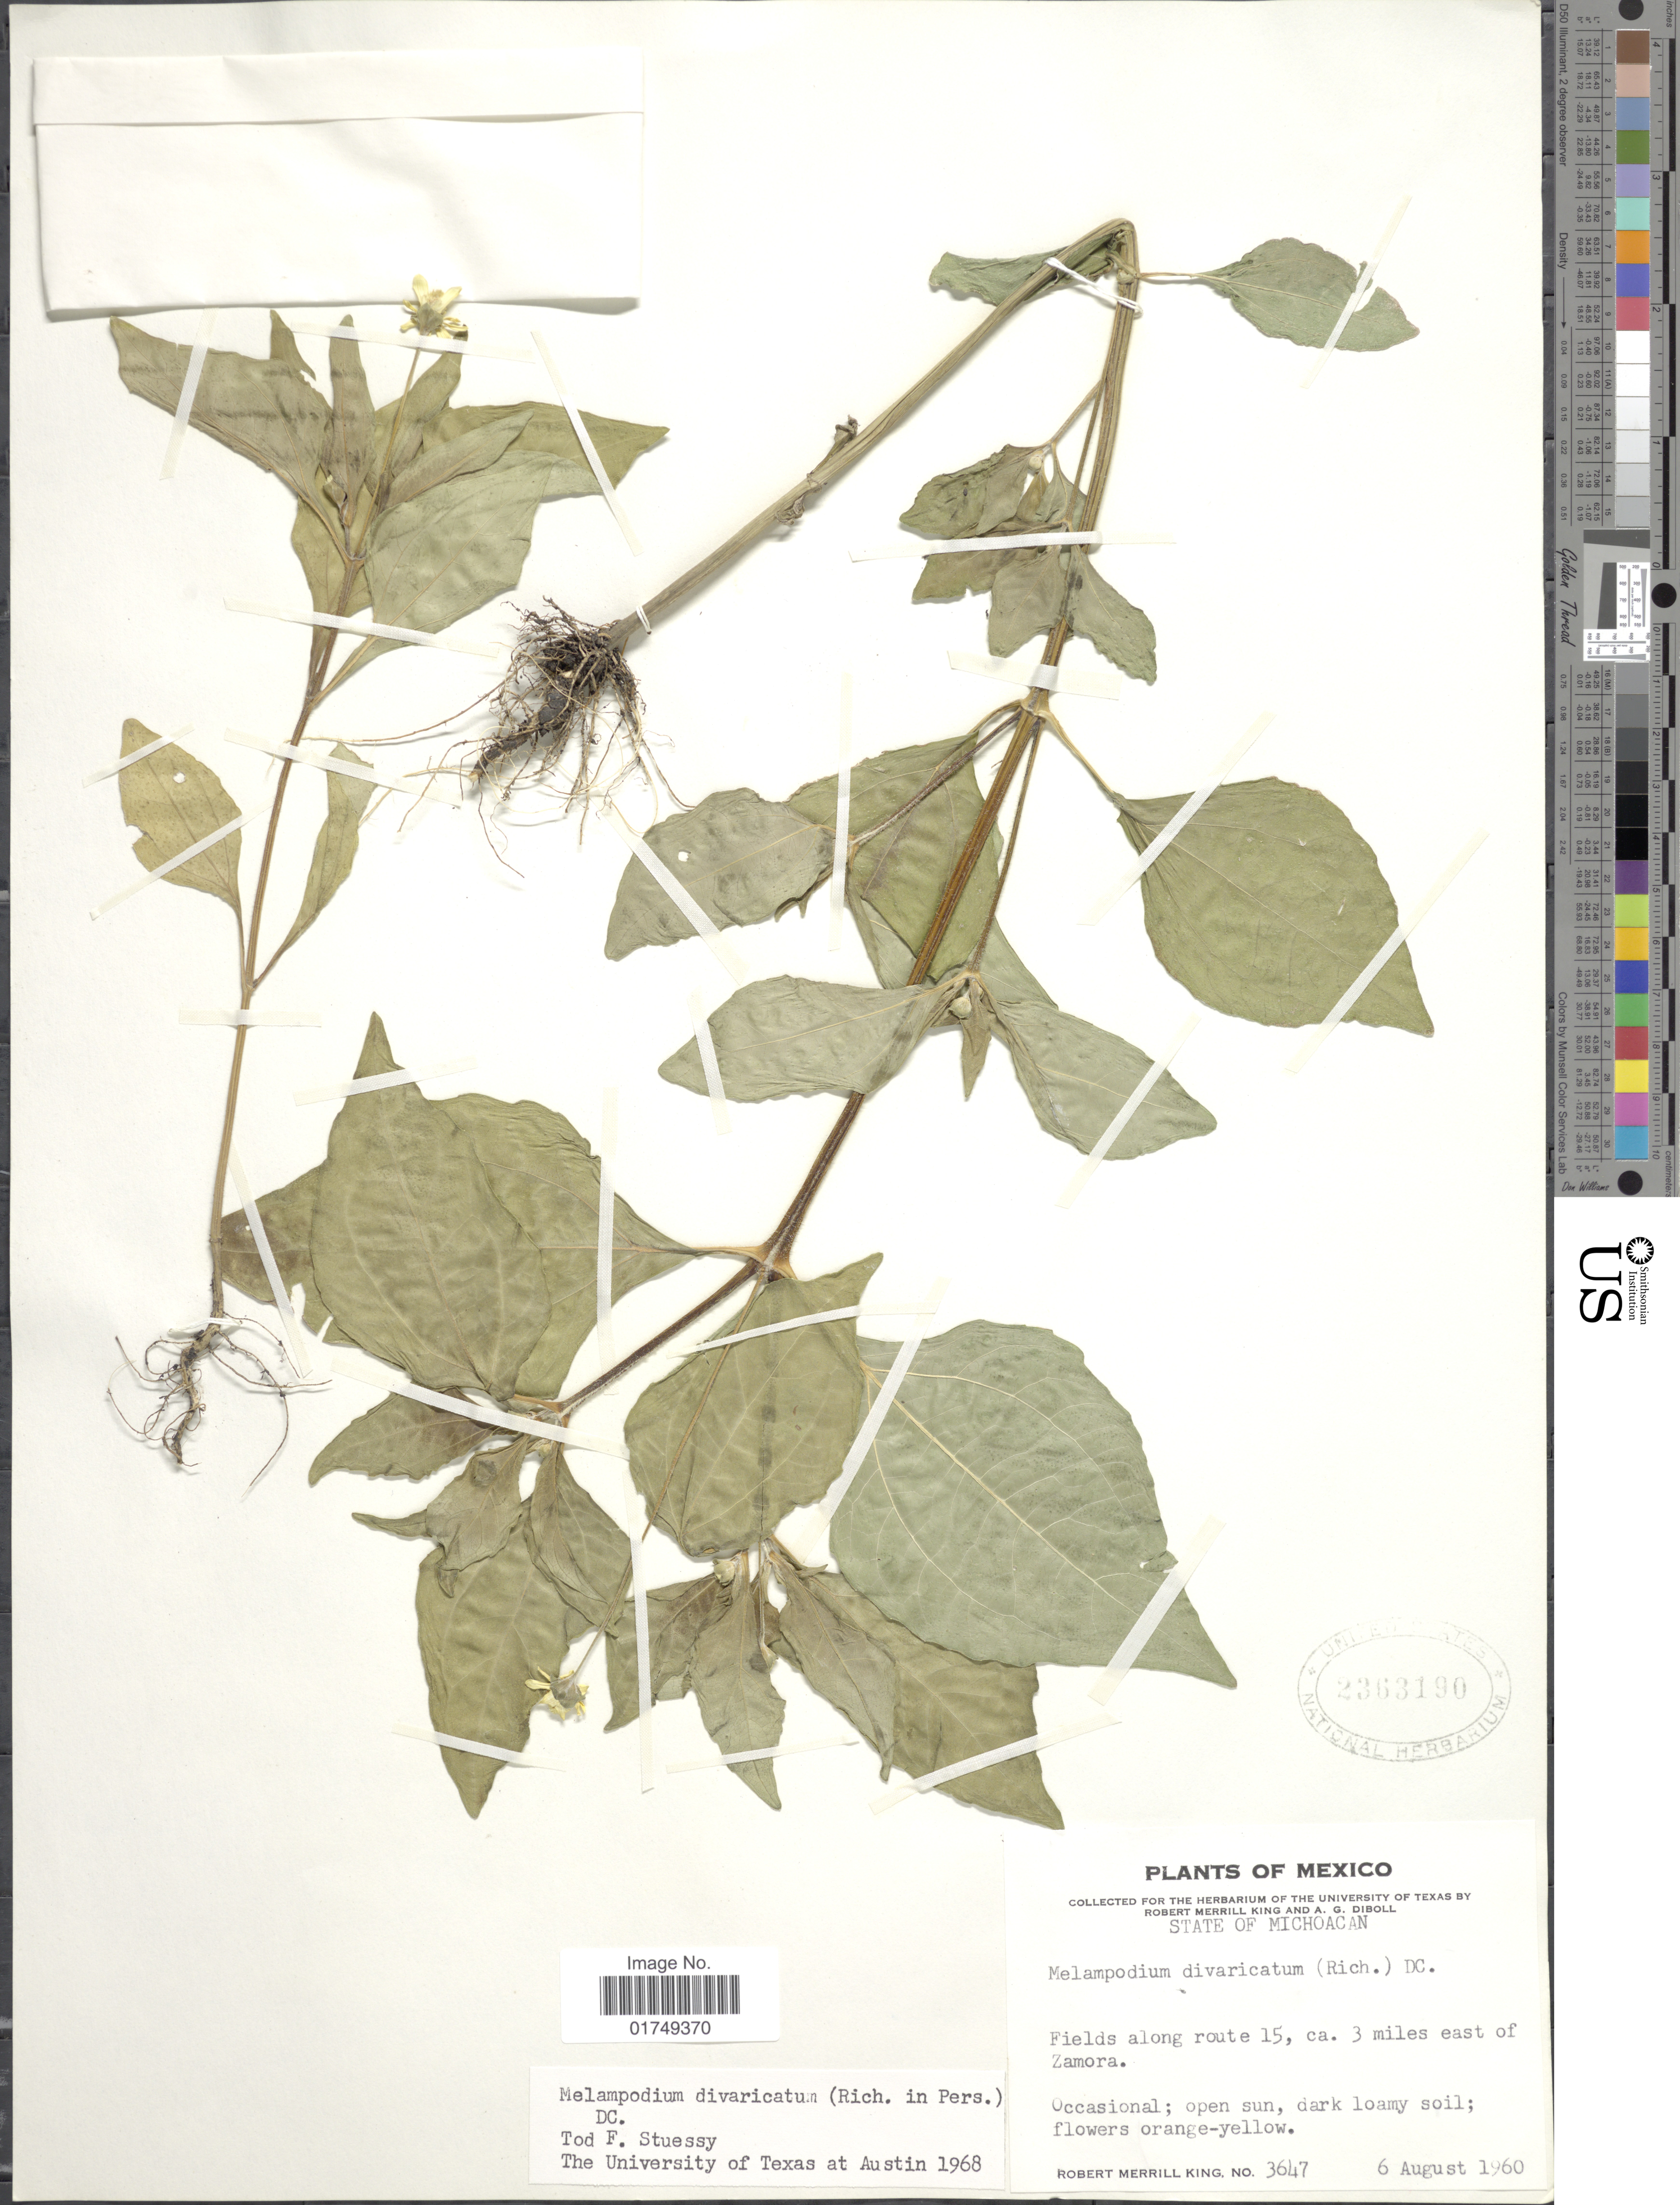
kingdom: Plantae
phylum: Tracheophyta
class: Magnoliopsida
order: Asterales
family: Asteraceae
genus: Melampodium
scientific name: Melampodium divaricatum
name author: (Rich.) DC.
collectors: R. M. King & A. Diboll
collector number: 3647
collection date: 1960-08-06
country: Mexico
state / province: Michoacán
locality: Fields along route 15, ca 3 miles east of Zamora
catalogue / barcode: US 2363190